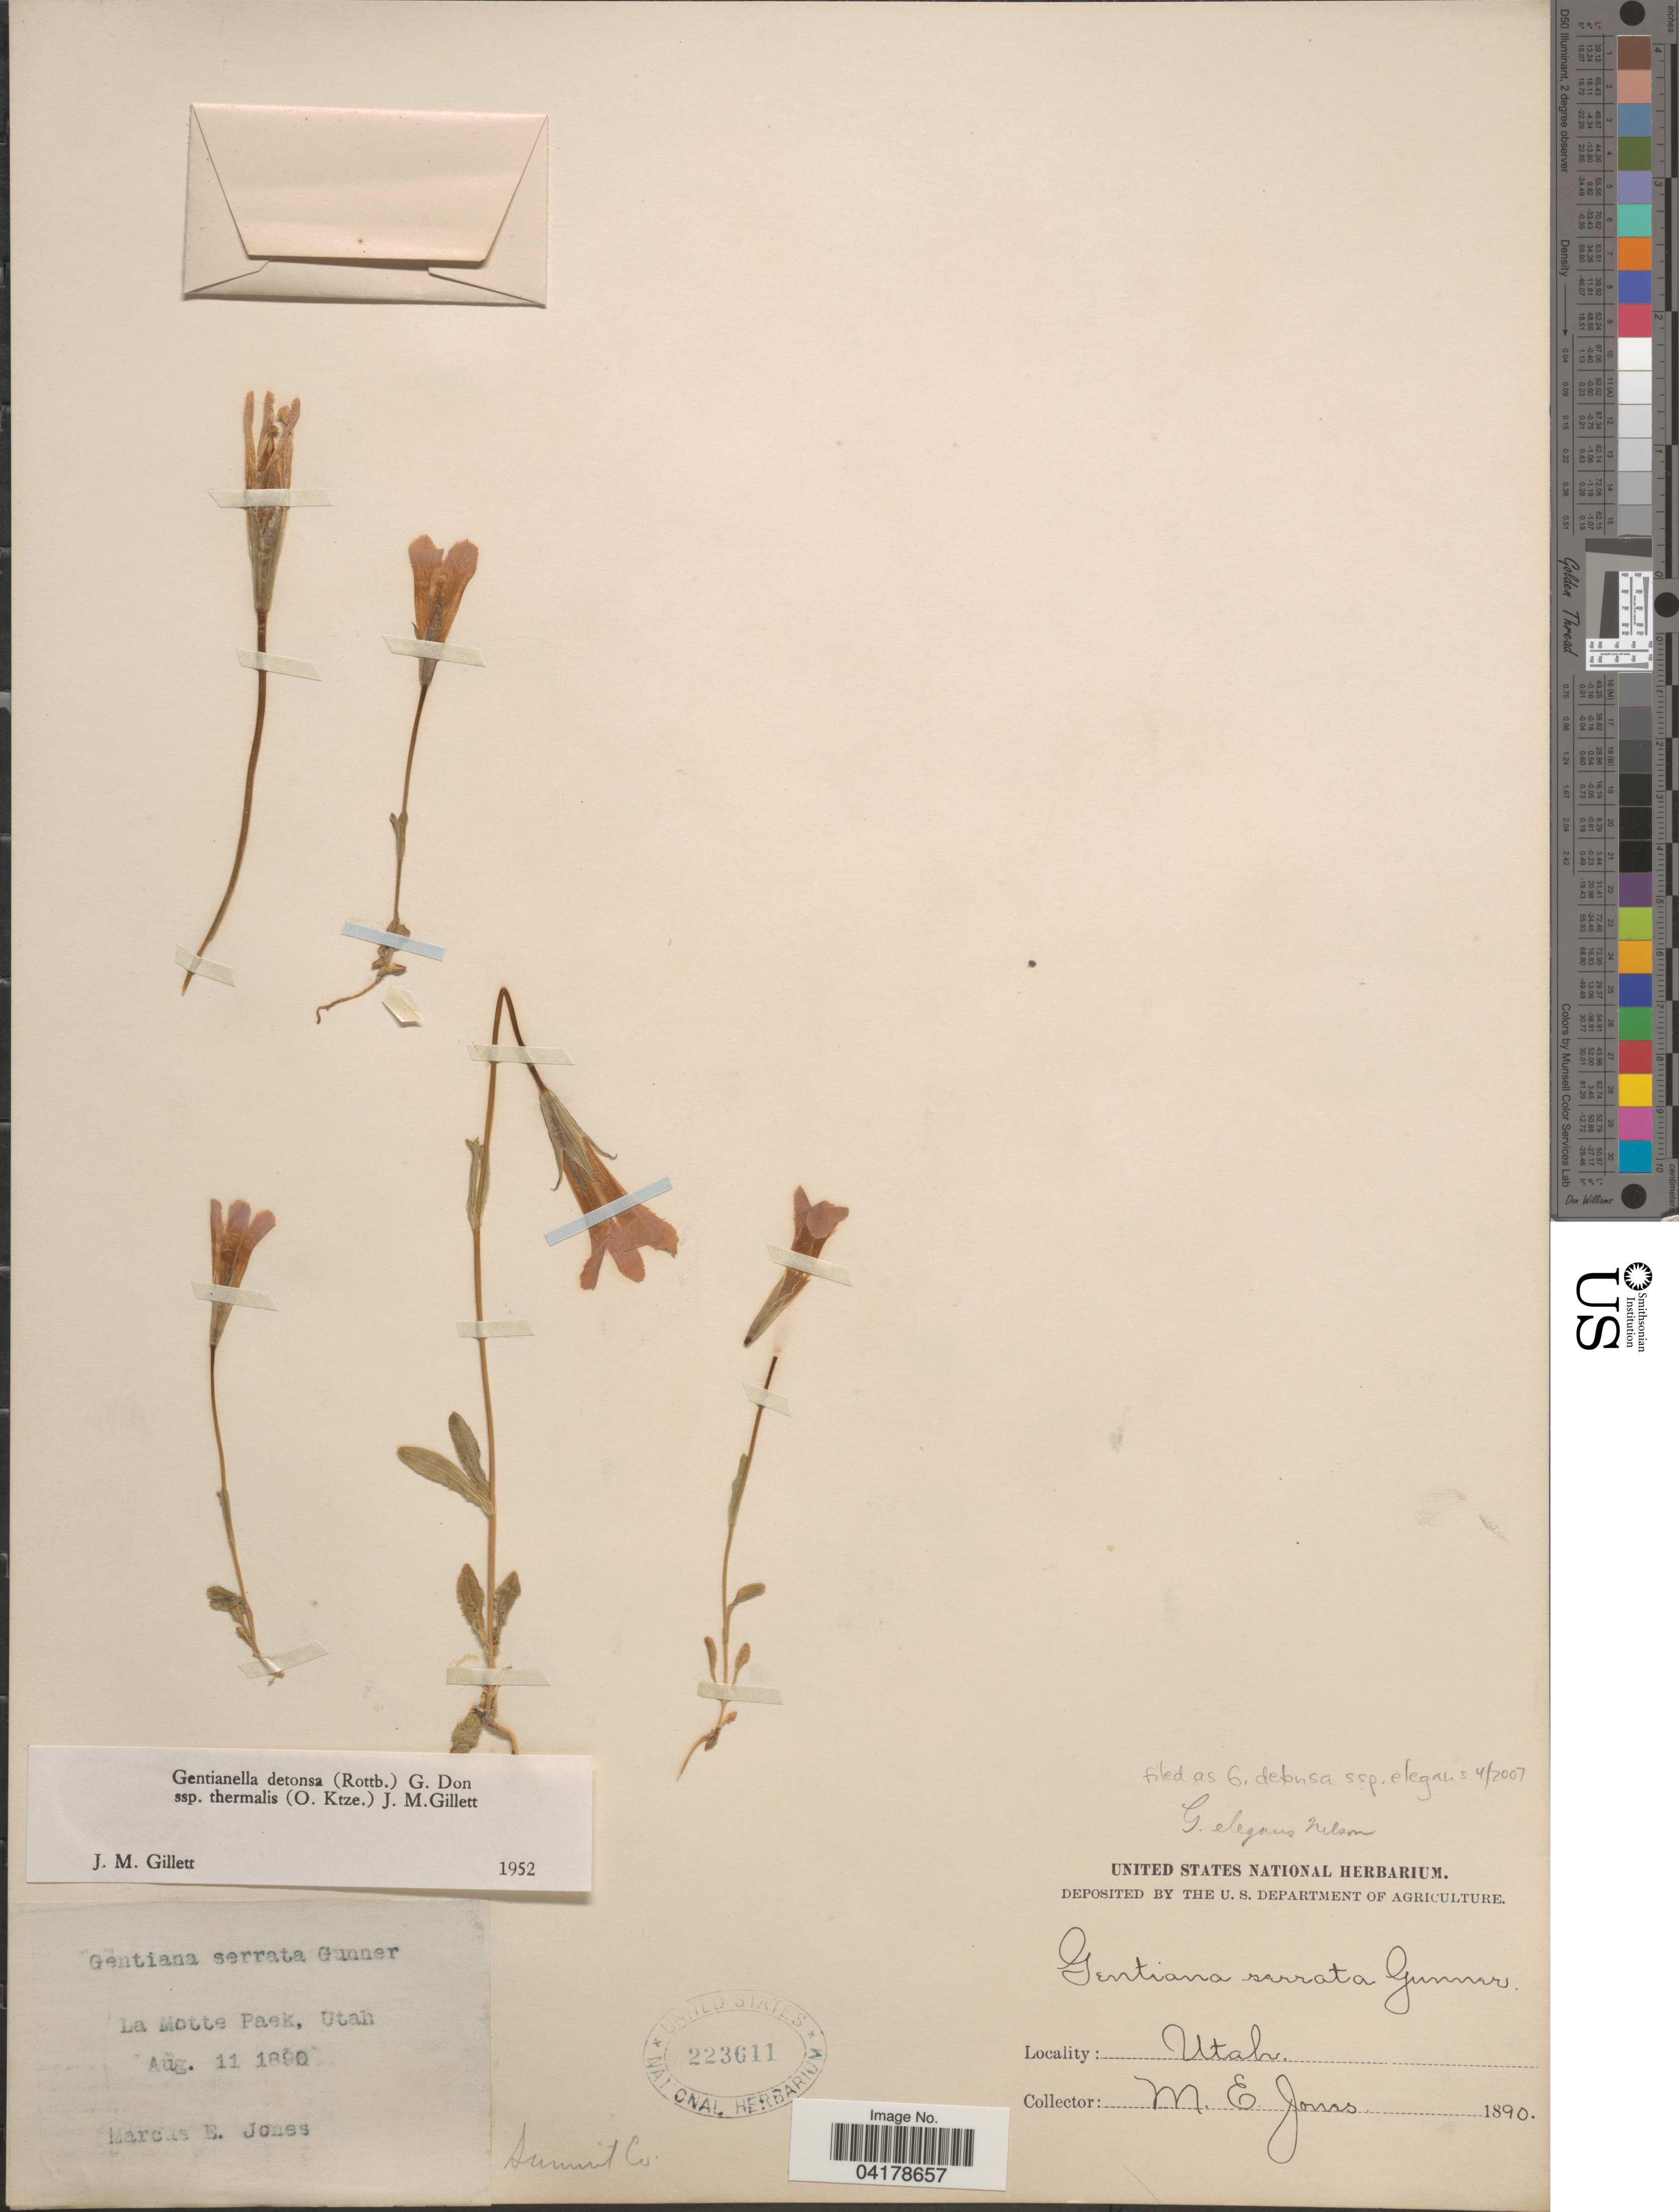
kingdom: Plantae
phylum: Tracheophyta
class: Magnoliopsida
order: Gentianales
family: Gentianaceae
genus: Gentianella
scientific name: Gentianella detonsa subsp. thermalis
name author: (Kuntze) J.M. Gillett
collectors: M. E. Jones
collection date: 1890-08-11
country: United States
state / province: Utah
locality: La Motte Paek. Summit Co.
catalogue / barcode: US 223611